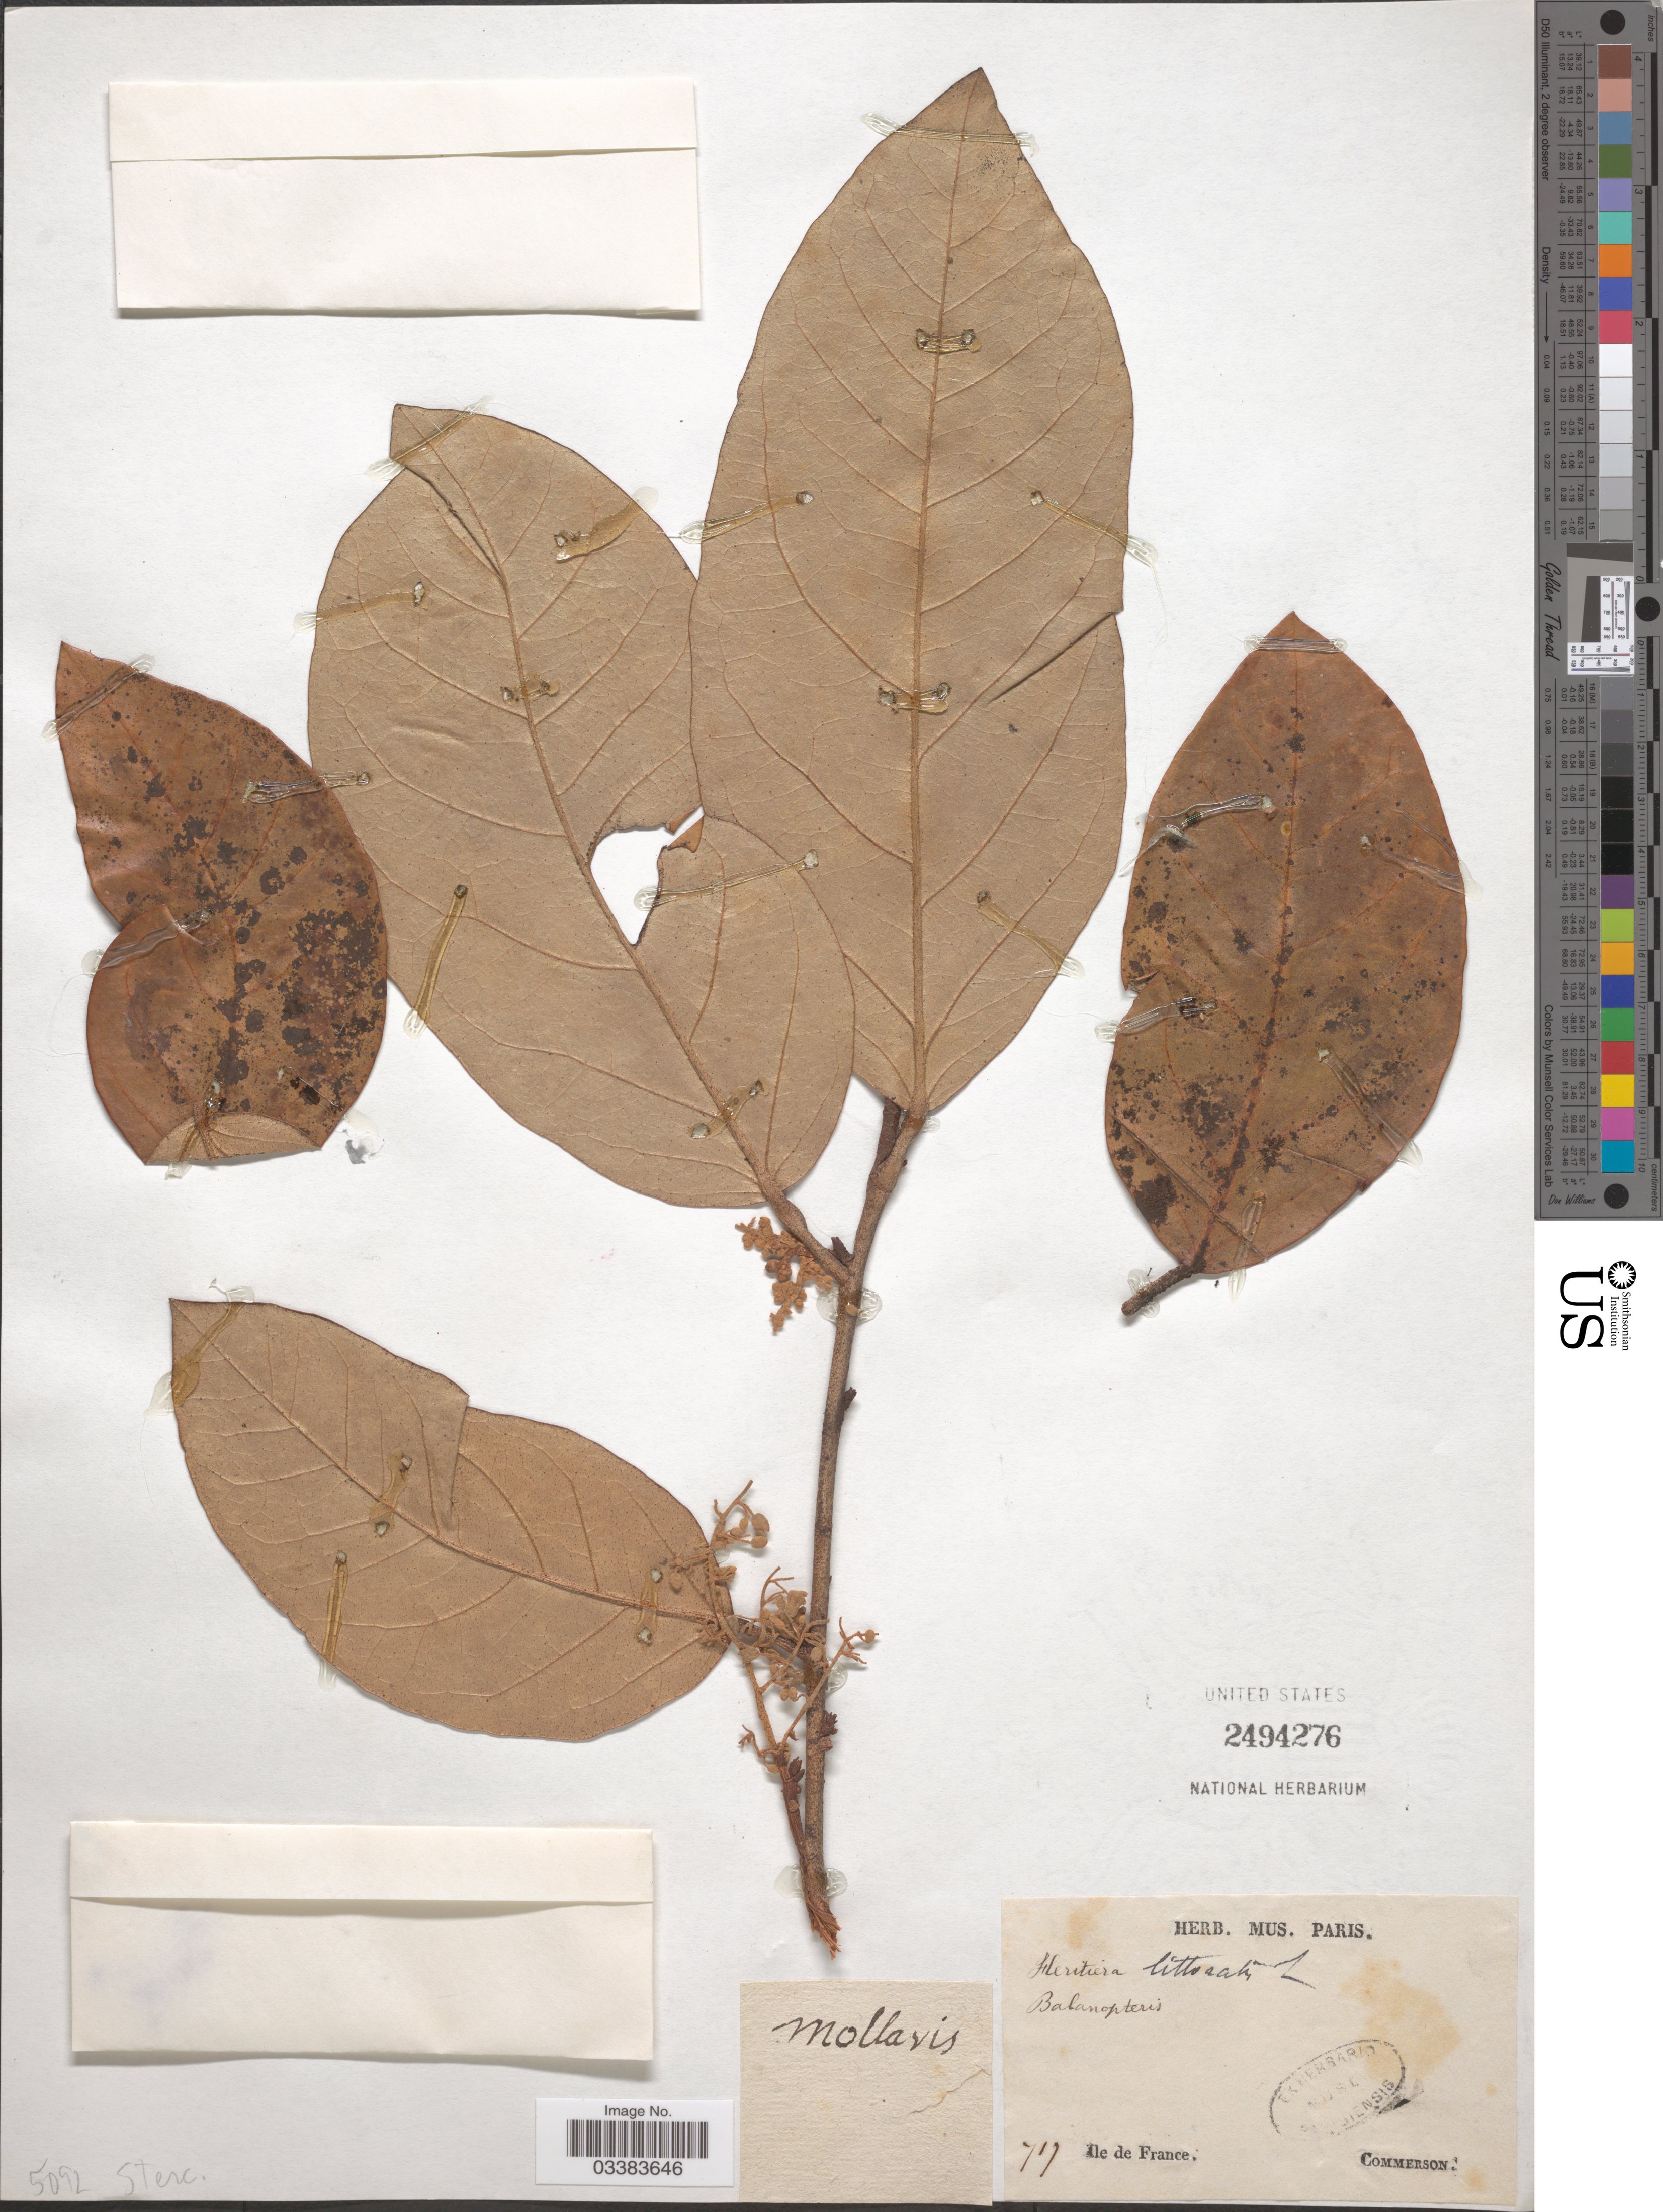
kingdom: Plantae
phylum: Tracheophyta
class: Magnoliopsida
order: Malvales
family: Malvaceae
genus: Heritiera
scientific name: Heritiera littoralis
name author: Aiton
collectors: Commerson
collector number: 717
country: Mauritius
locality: Ile de France.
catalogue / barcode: US 2494276